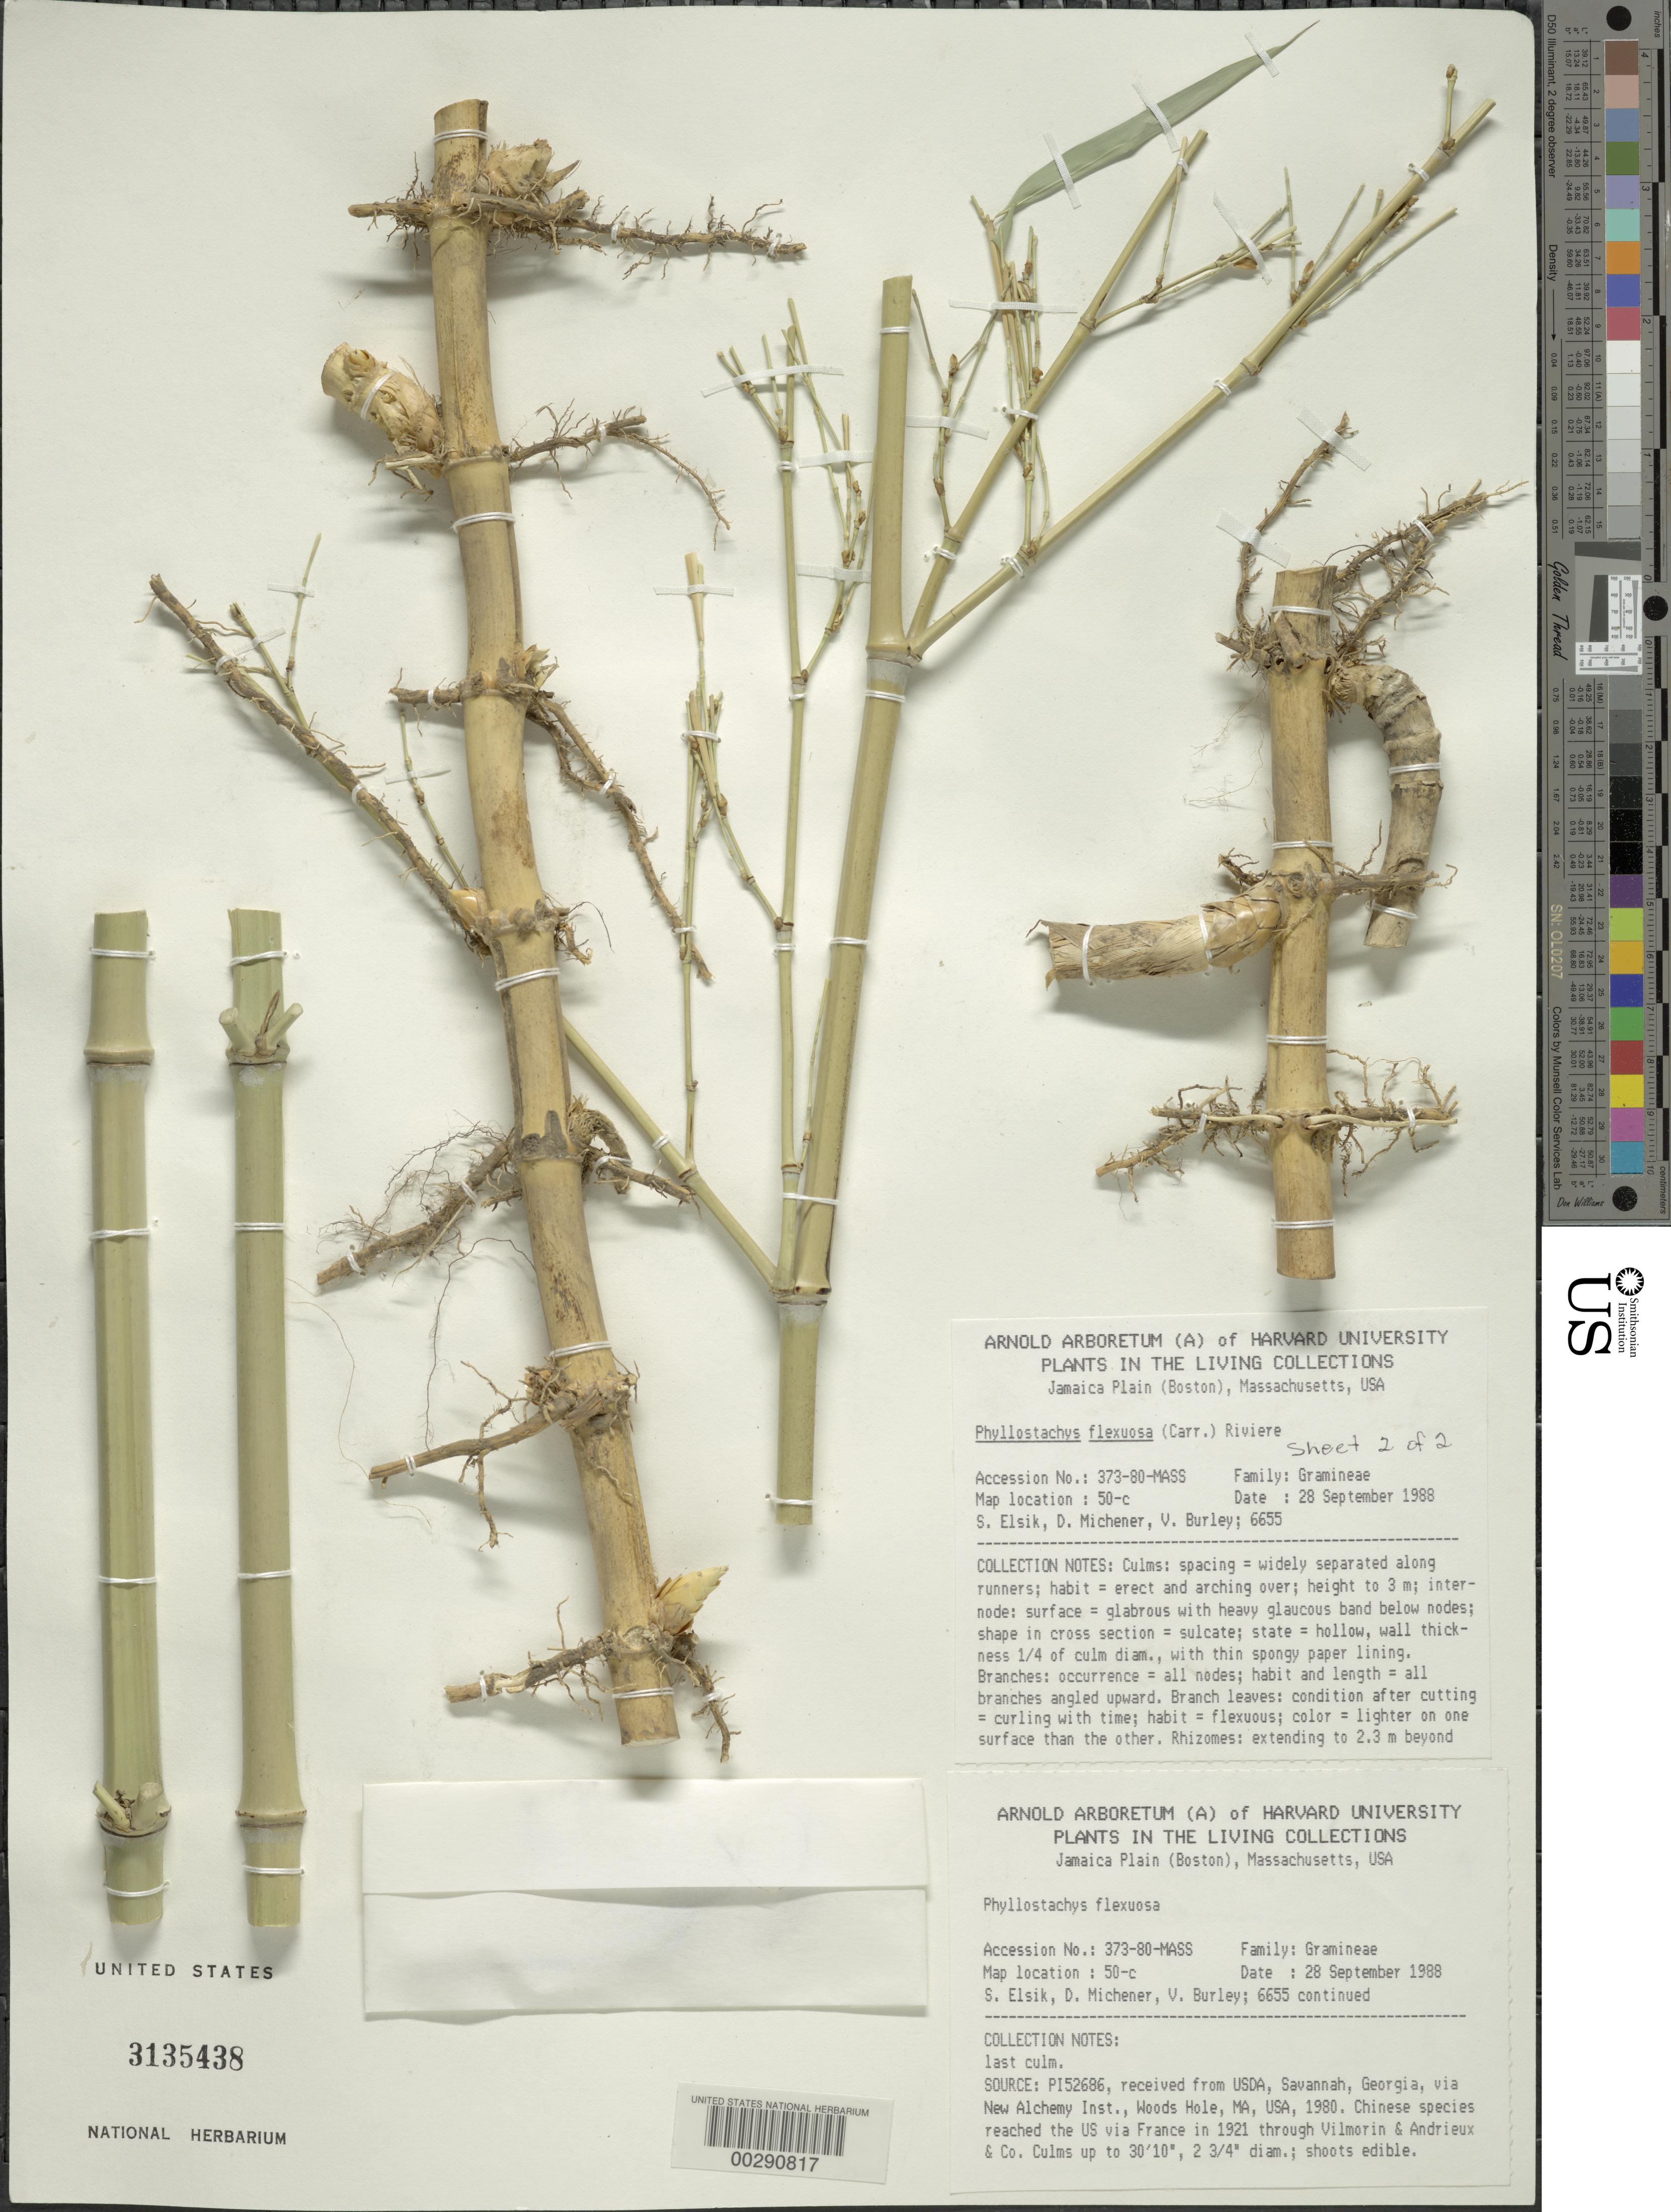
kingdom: Plantae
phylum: Tracheophyta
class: Liliopsida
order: Poales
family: Poaceae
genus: Phyllostachys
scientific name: Phyllostachys flexuosa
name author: Rivière & C. Rivière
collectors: S. Elsik, D. Michener & V. Burley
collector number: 6655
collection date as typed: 28 Sep 1988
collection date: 1988-09-28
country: United States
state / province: Florida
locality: Southern Florida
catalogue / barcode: US 3135438